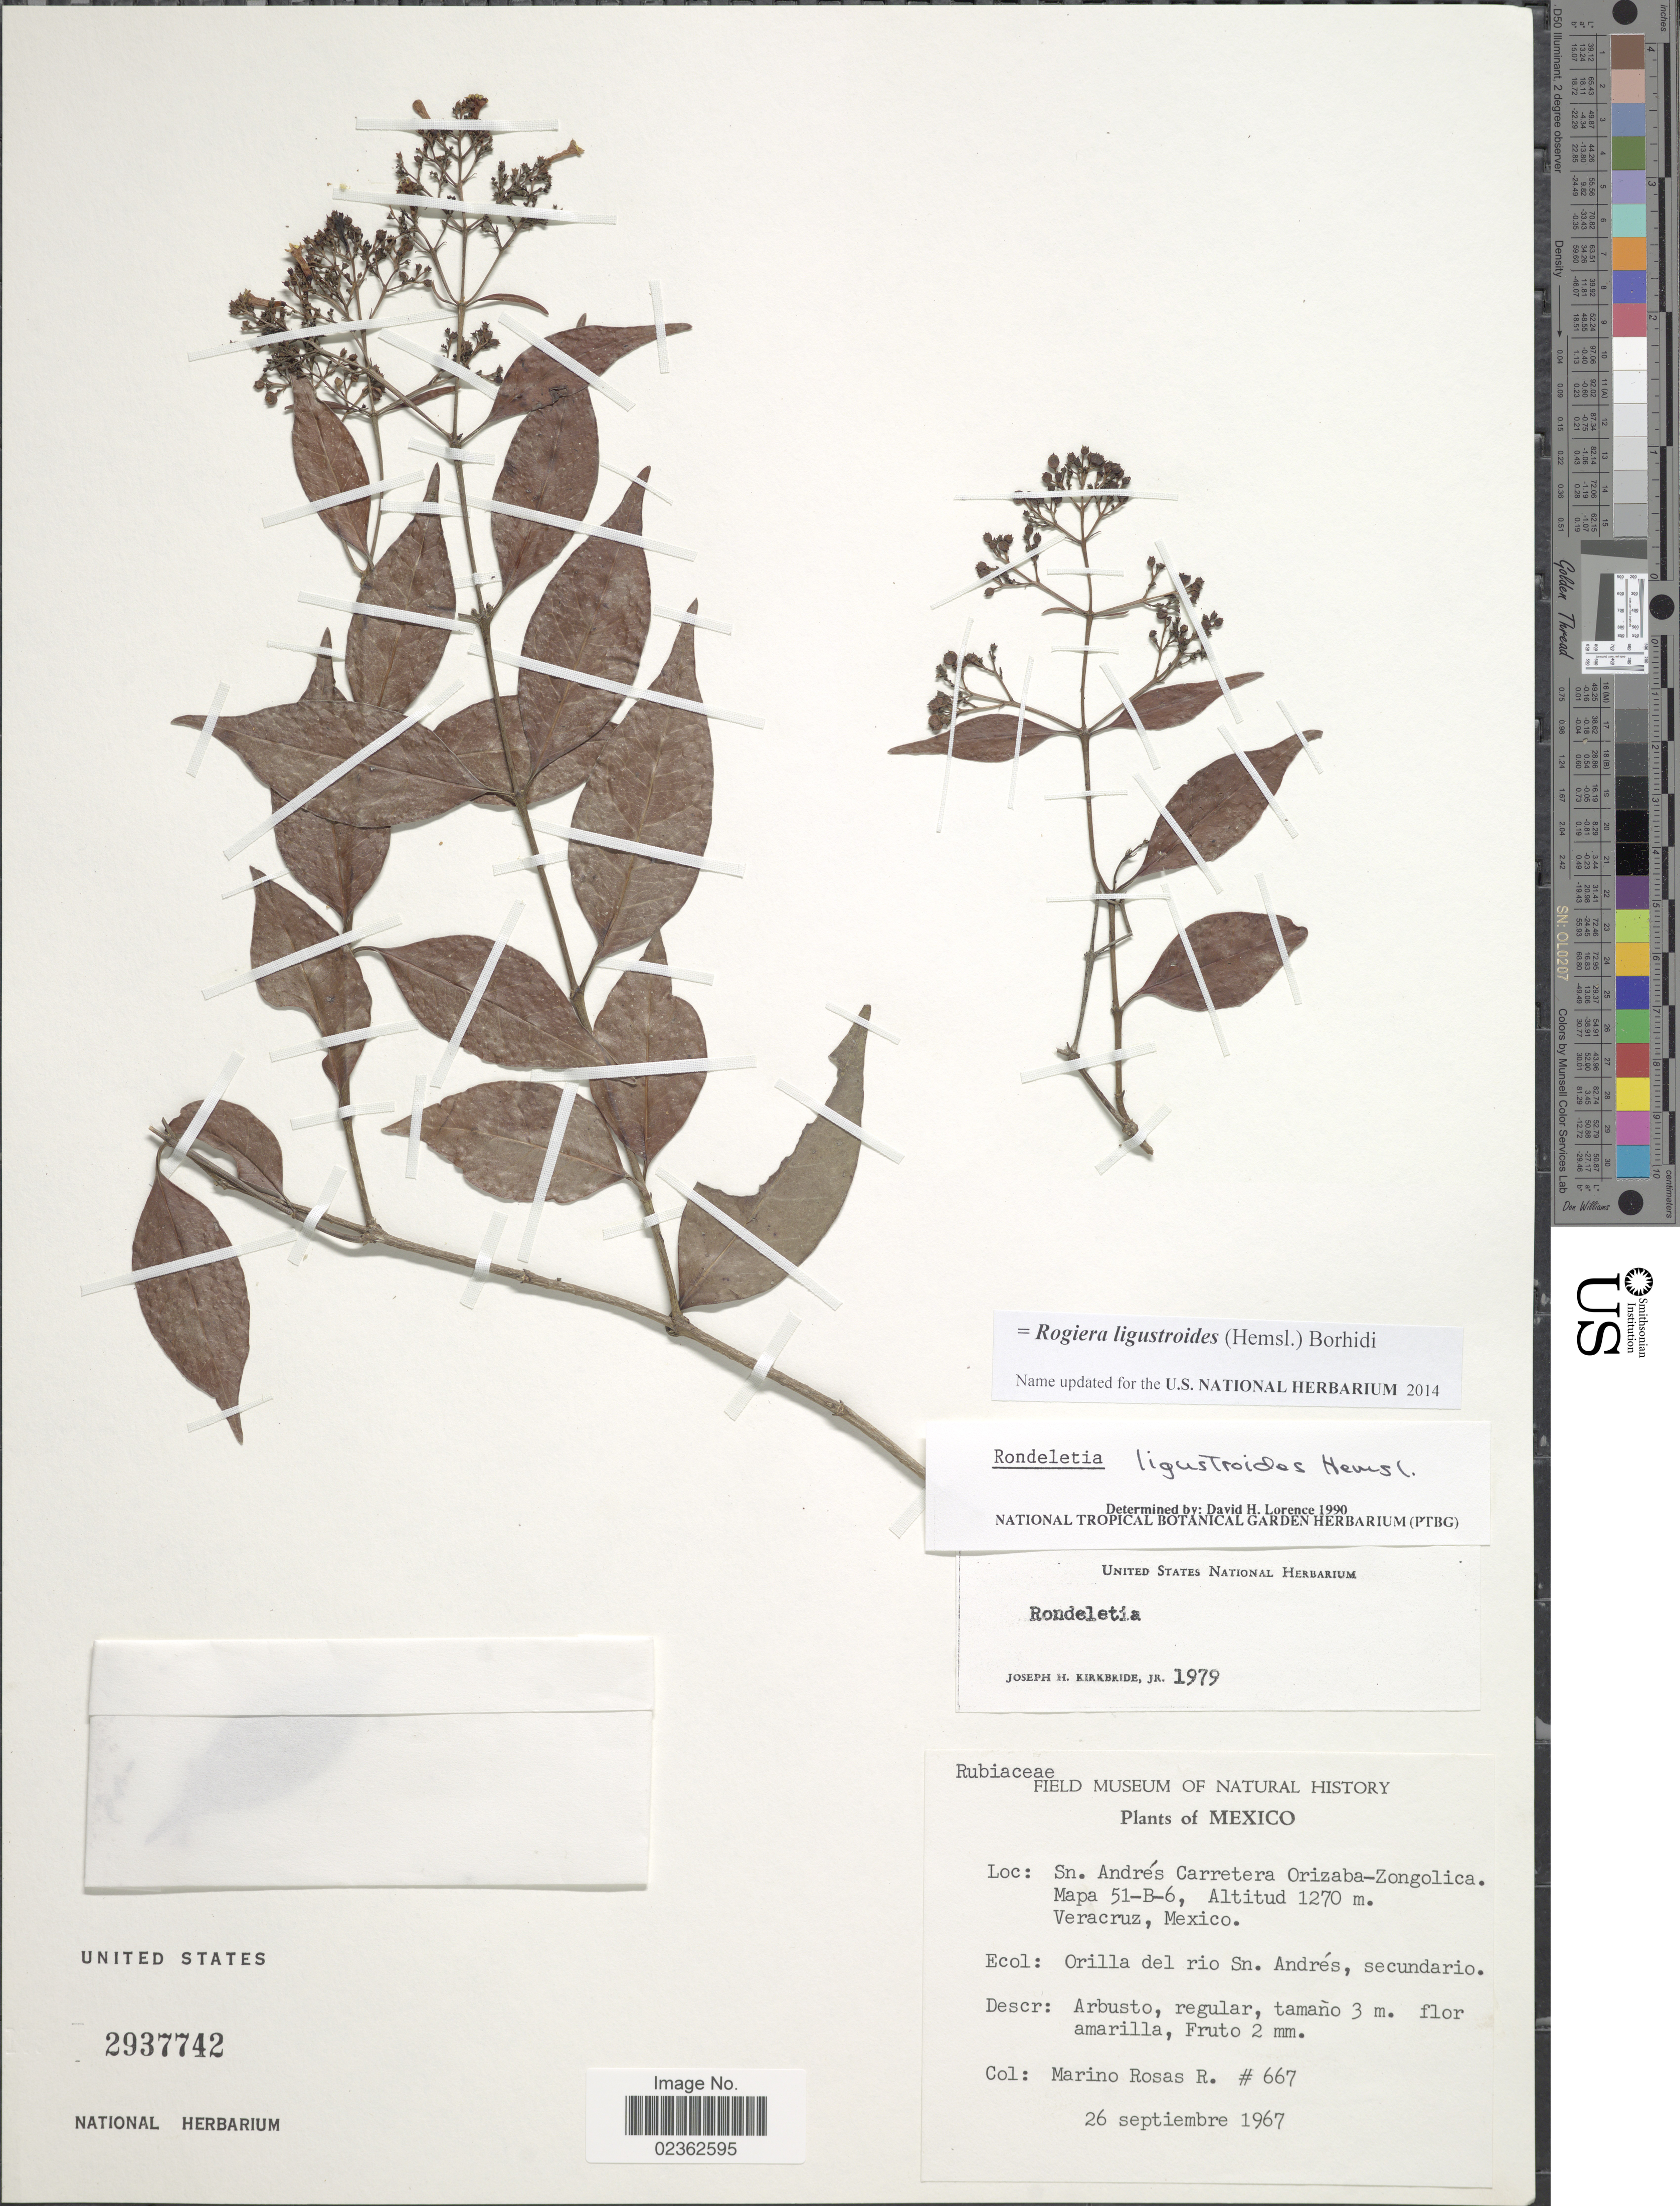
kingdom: Plantae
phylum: Tracheophyta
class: Magnoliopsida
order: Gentianales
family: Rubiaceae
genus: Rogiera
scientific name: Rogiera ligustroides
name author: (Hemsl.) Borhidi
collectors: M. Rosas R.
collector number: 667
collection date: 1967-09-26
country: Mexico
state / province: Veracruz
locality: Sn. Andres Carretera Orizaba-Zongolica, Mapa 51-B-6, Veracruz, orilla del rio Sn. Andres.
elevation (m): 1270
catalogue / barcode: US 2937742